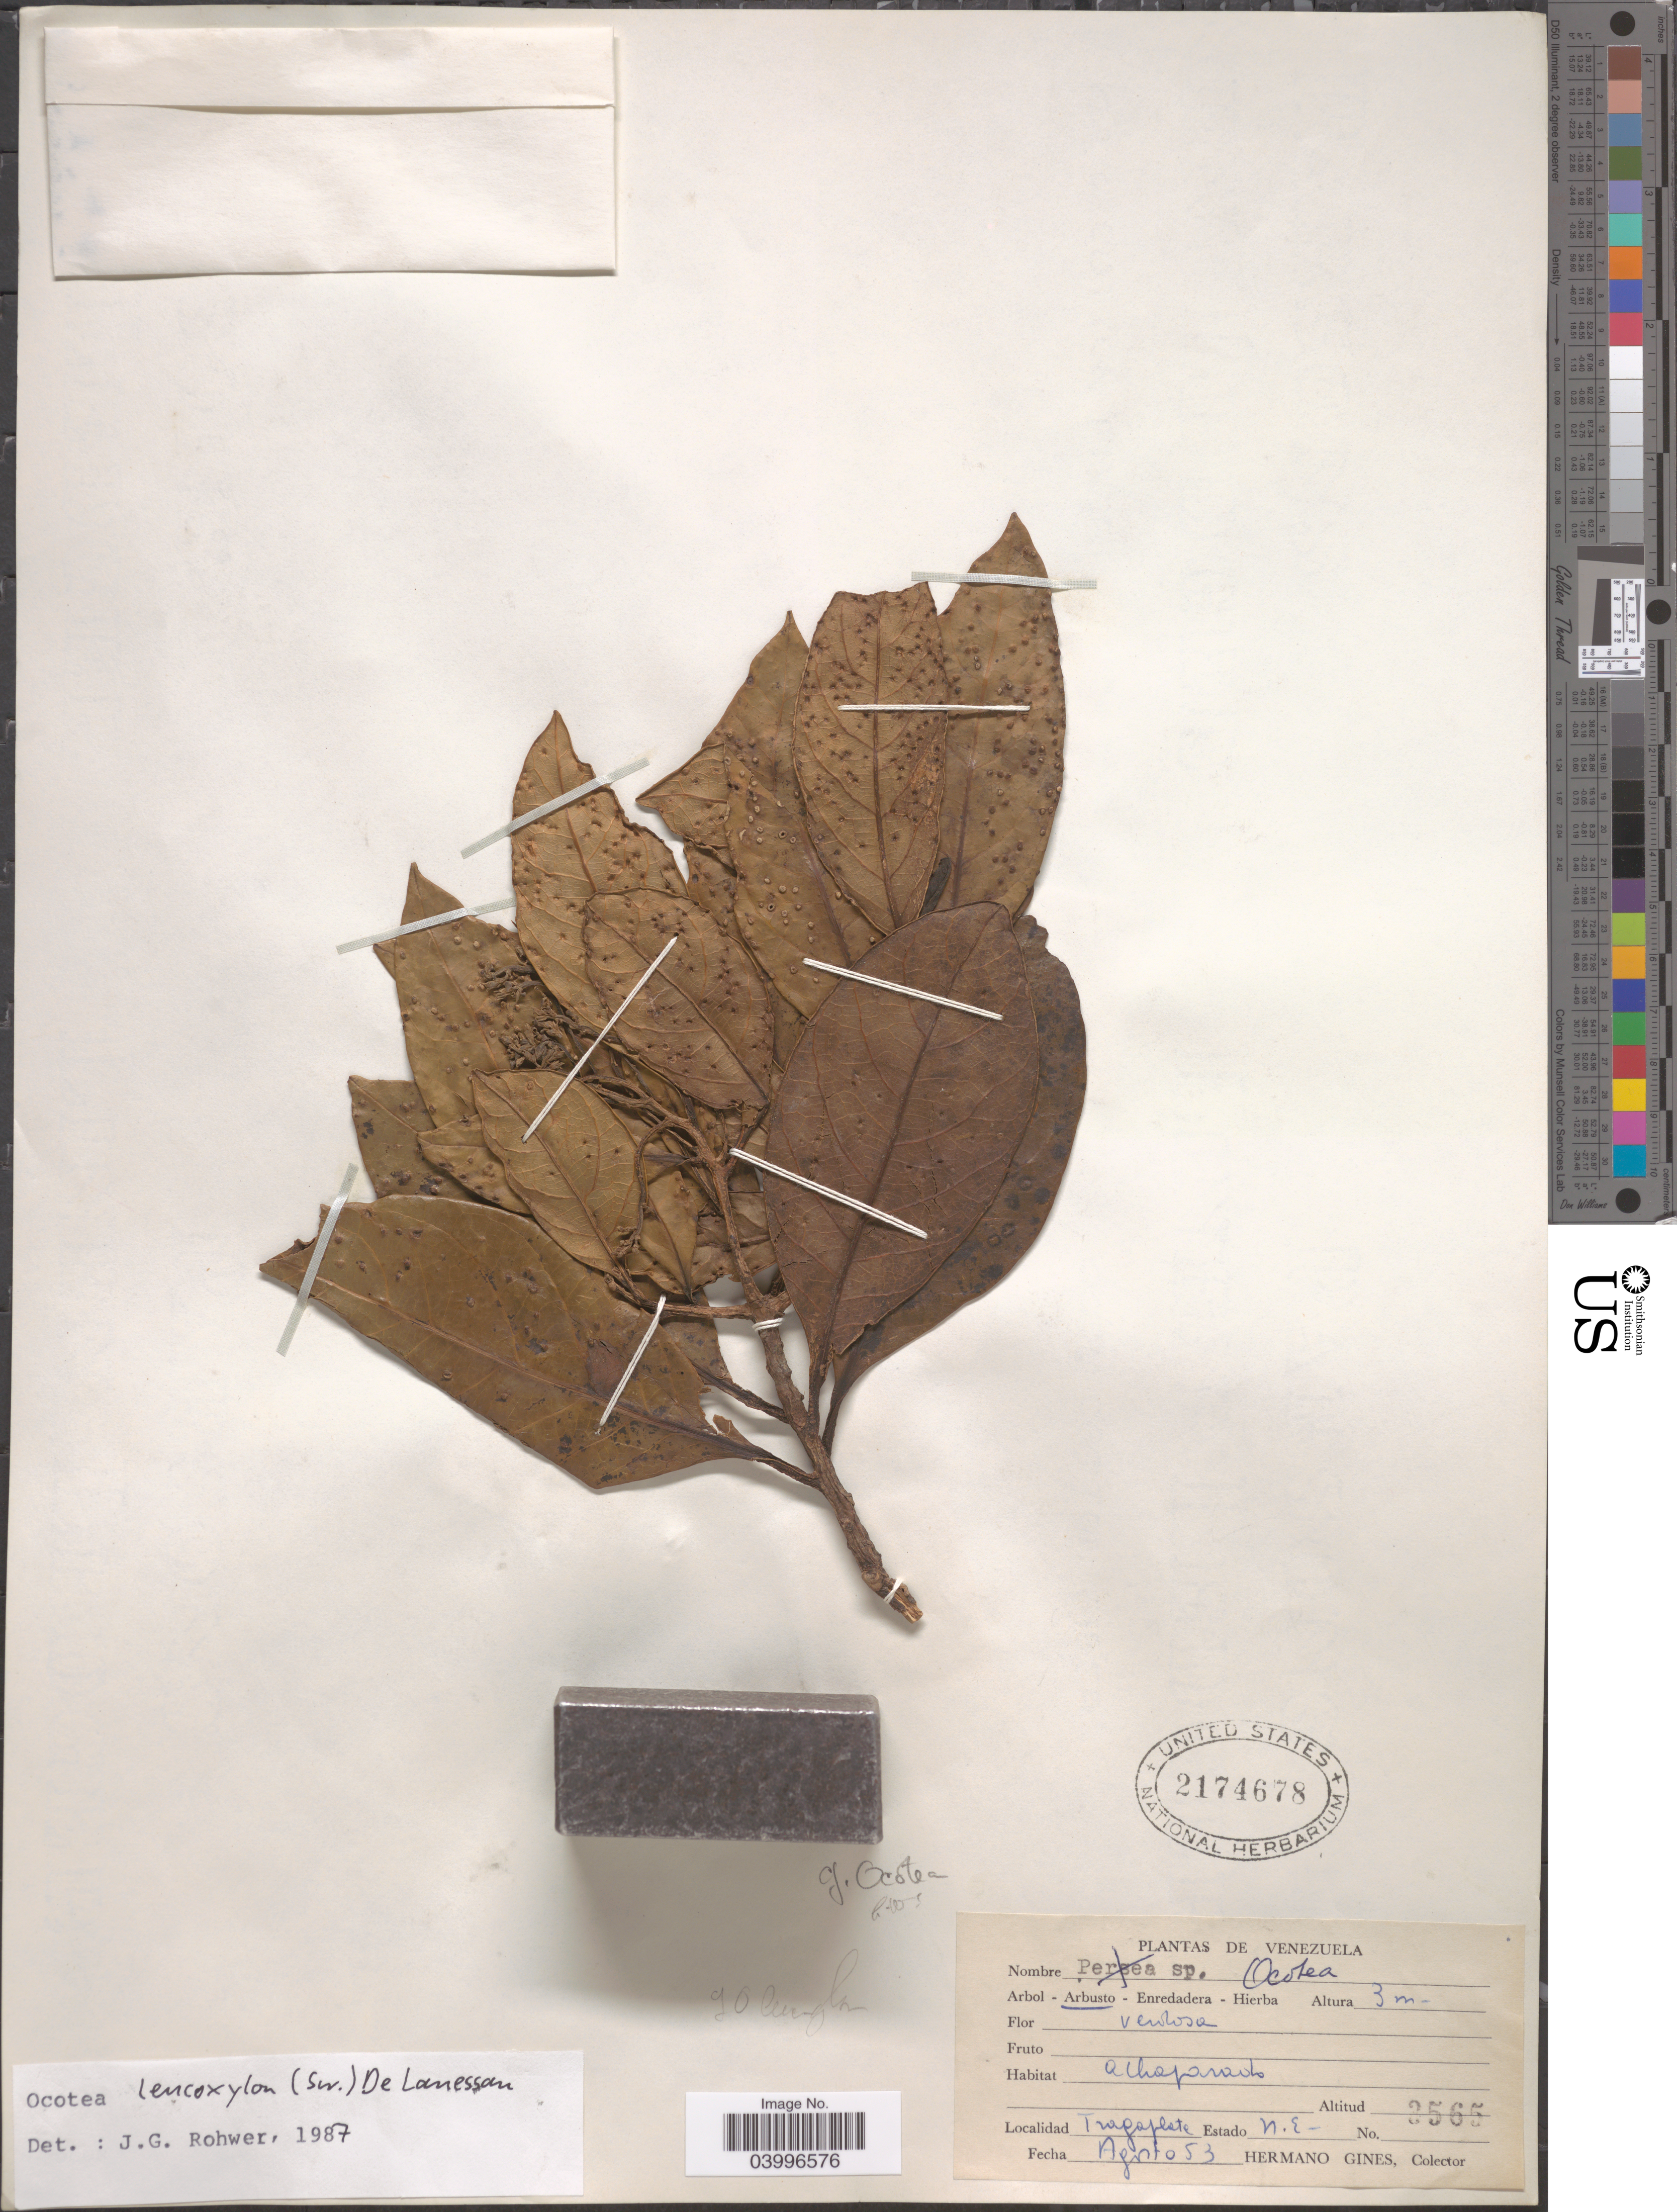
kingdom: Plantae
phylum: Tracheophyta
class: Magnoliopsida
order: Laurales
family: Lauraceae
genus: Ocotea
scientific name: Ocotea leucoxylon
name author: (Sw.) Laness.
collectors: Bro. Gines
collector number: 3565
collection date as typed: Transcribed d/m/y: /8/53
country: Venezuela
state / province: Nueva Esparta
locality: Tragaplata. Estado N. E.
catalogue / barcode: US 2174678